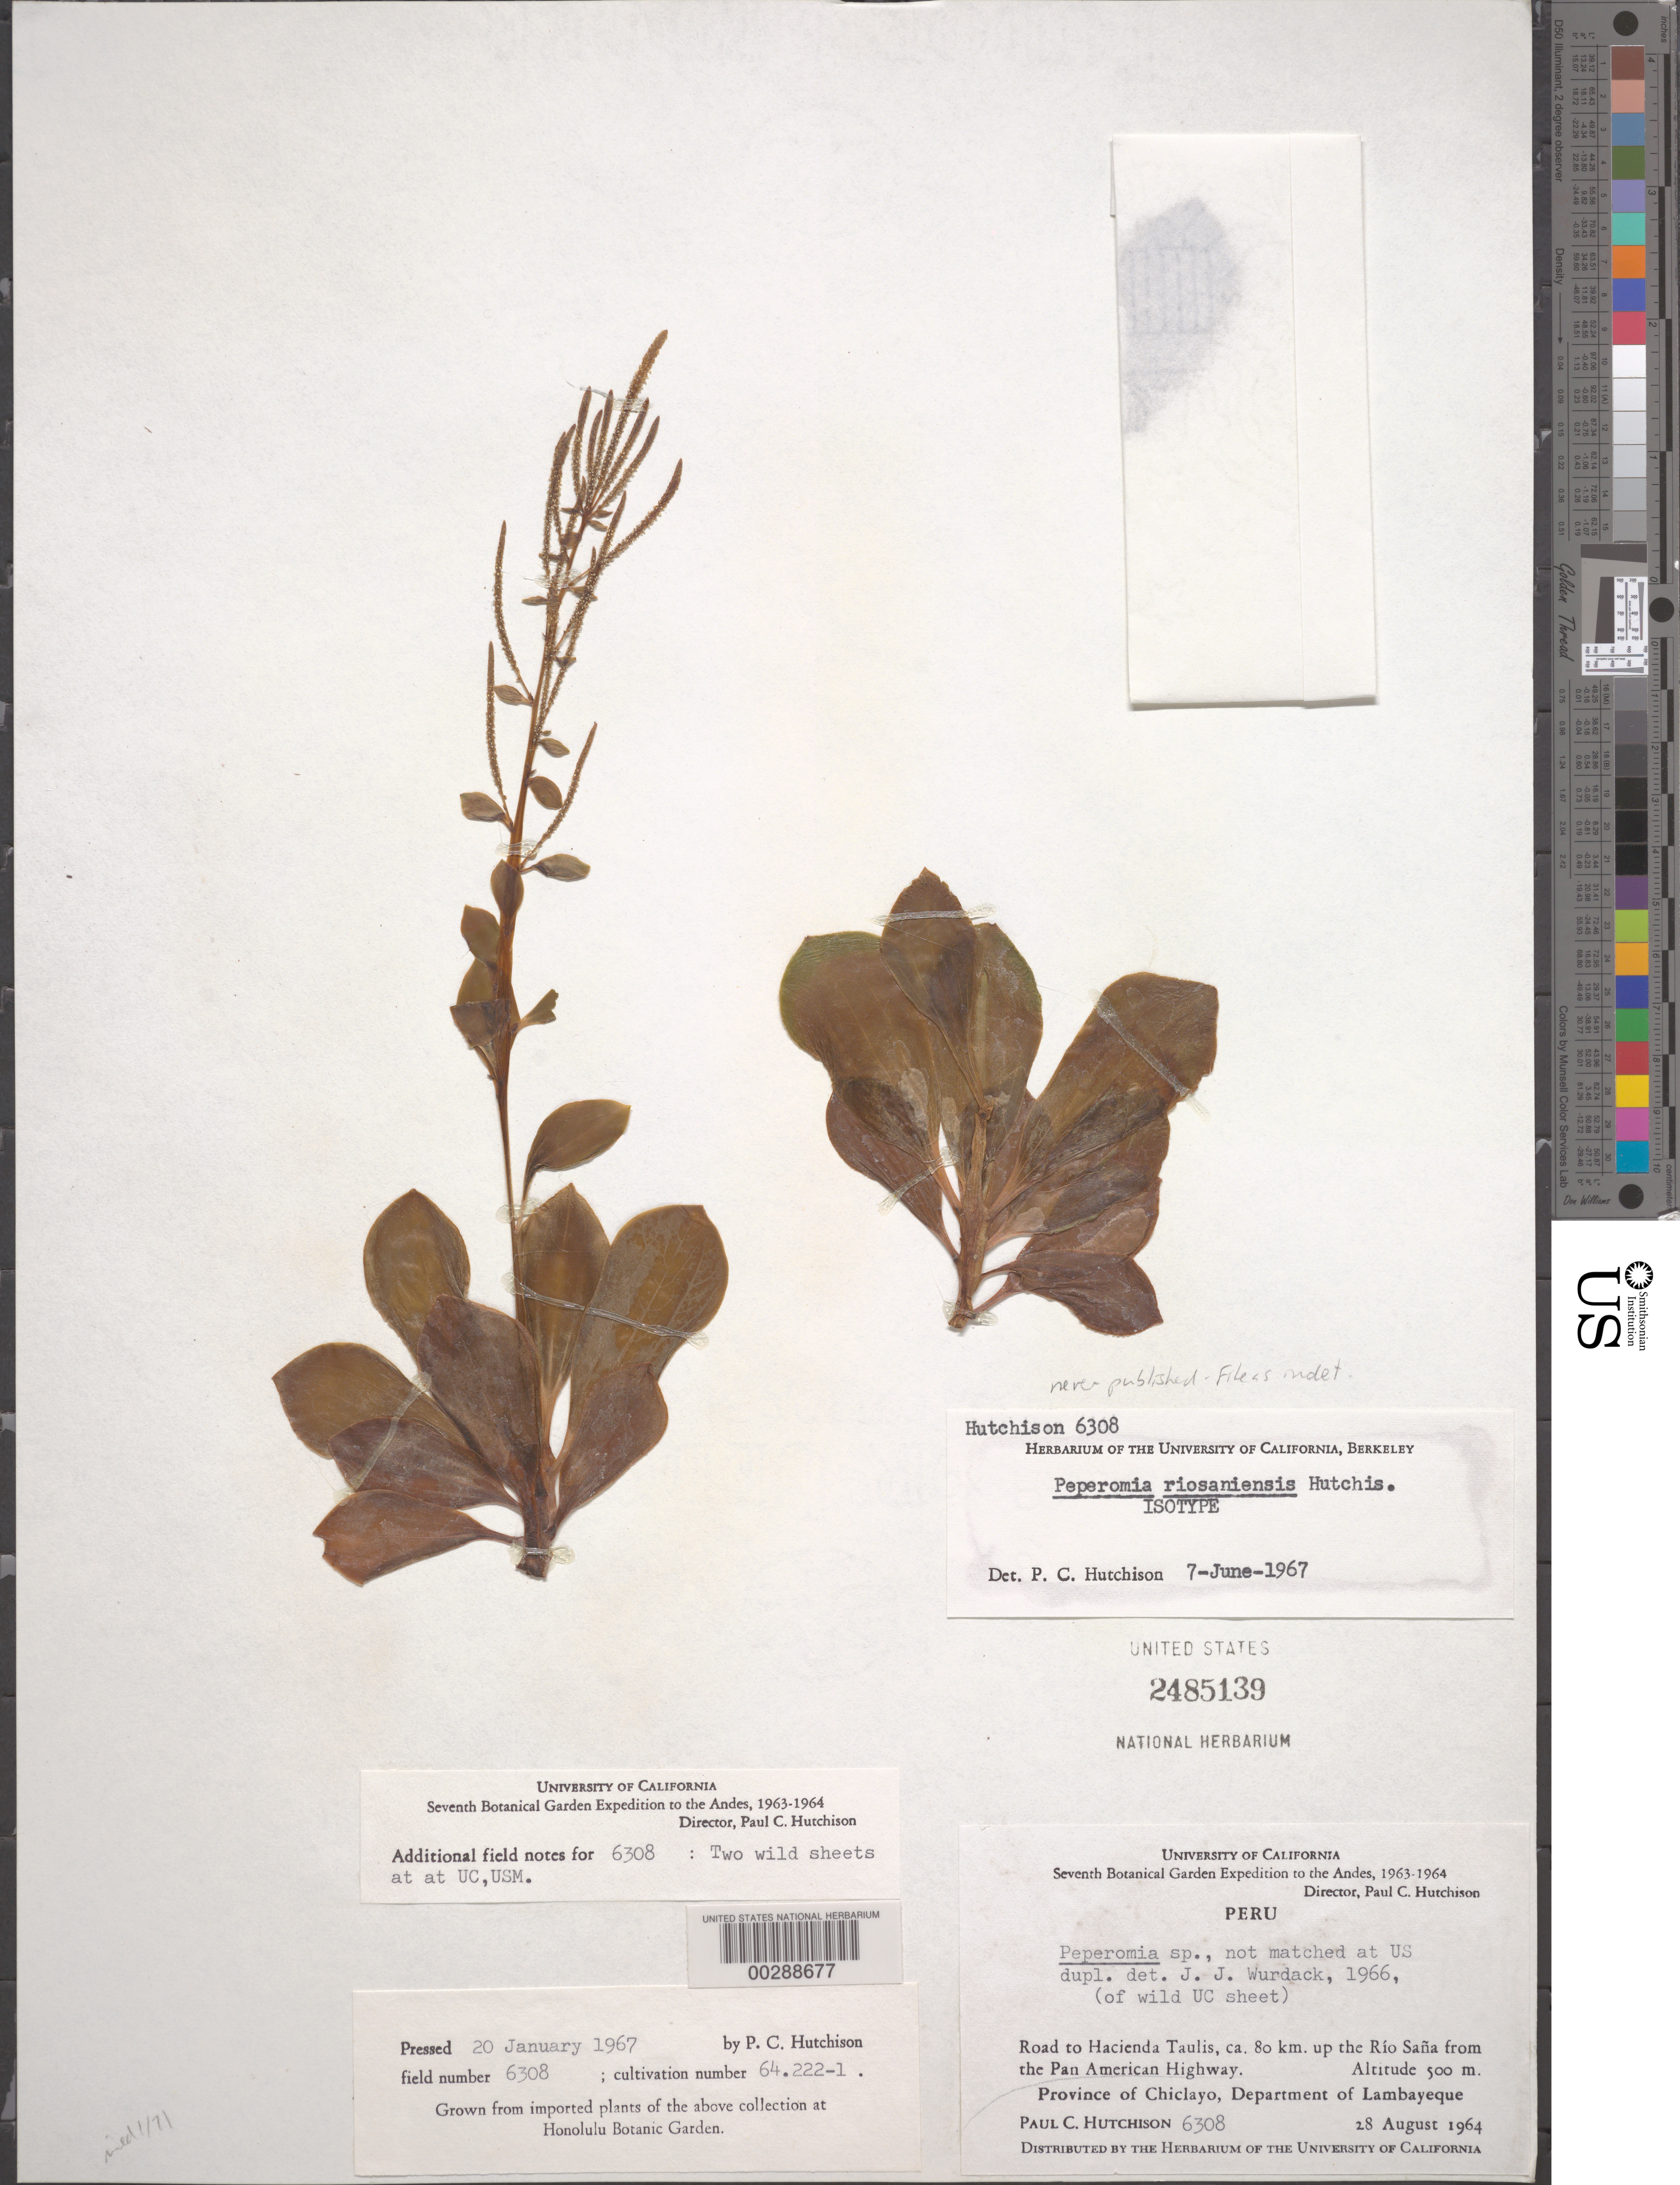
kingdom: Plantae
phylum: Tracheophyta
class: Magnoliopsida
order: Piperales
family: Piperaceae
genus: Peperomia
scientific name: Peperomia sp.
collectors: P. C. Hutchison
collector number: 6308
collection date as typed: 28 Aug 1964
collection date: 1964-08-28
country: Peru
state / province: Lambayeque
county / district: Chiclayo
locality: Road to Hacienda Taulis, ca. 80 km up Rio Sana from Pan American Highway.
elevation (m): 1600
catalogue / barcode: US 2485139